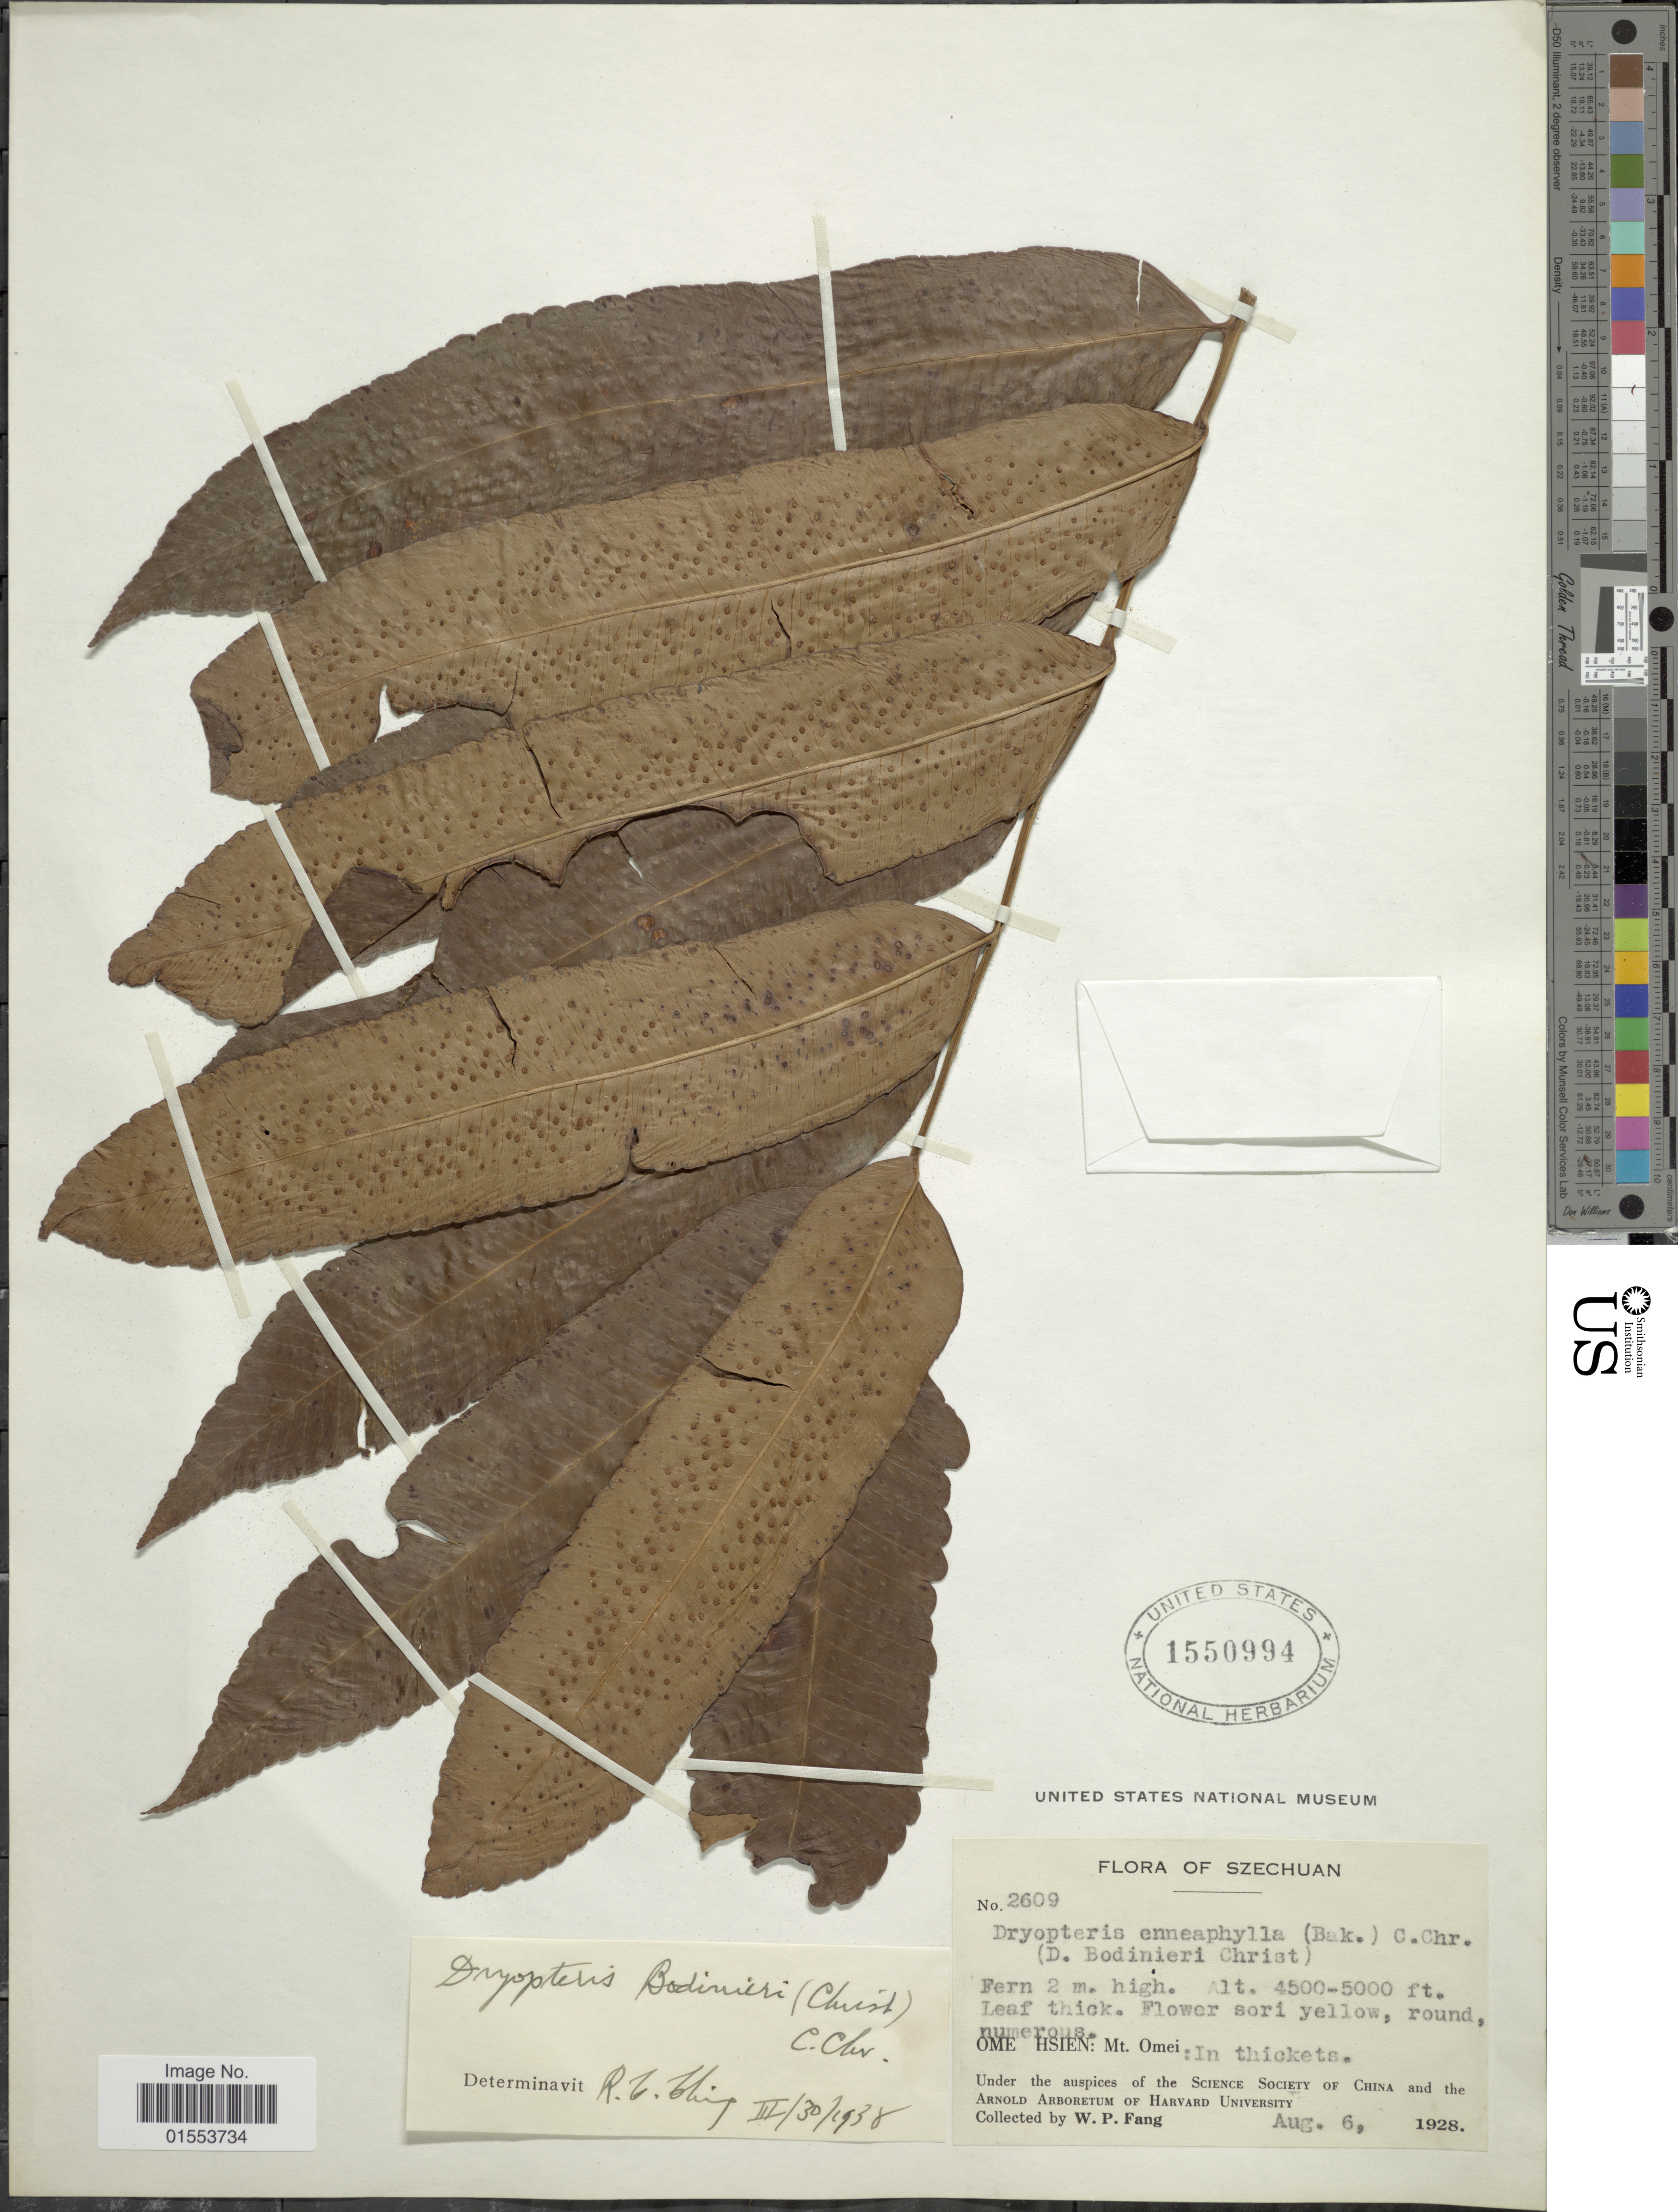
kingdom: Plantae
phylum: Tracheophyta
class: Polypodiopsida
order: Polypodiales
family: Dryopteridaceae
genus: Dryopteris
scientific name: Dryopteris bodinieri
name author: (Christ) C. Chr.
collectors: W. P. Fang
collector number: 2609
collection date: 1928-08-06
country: China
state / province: Sichuan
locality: Szechuan, Ome Hsien: Mt. Omei: in thickets.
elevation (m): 1372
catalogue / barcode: US 1550994